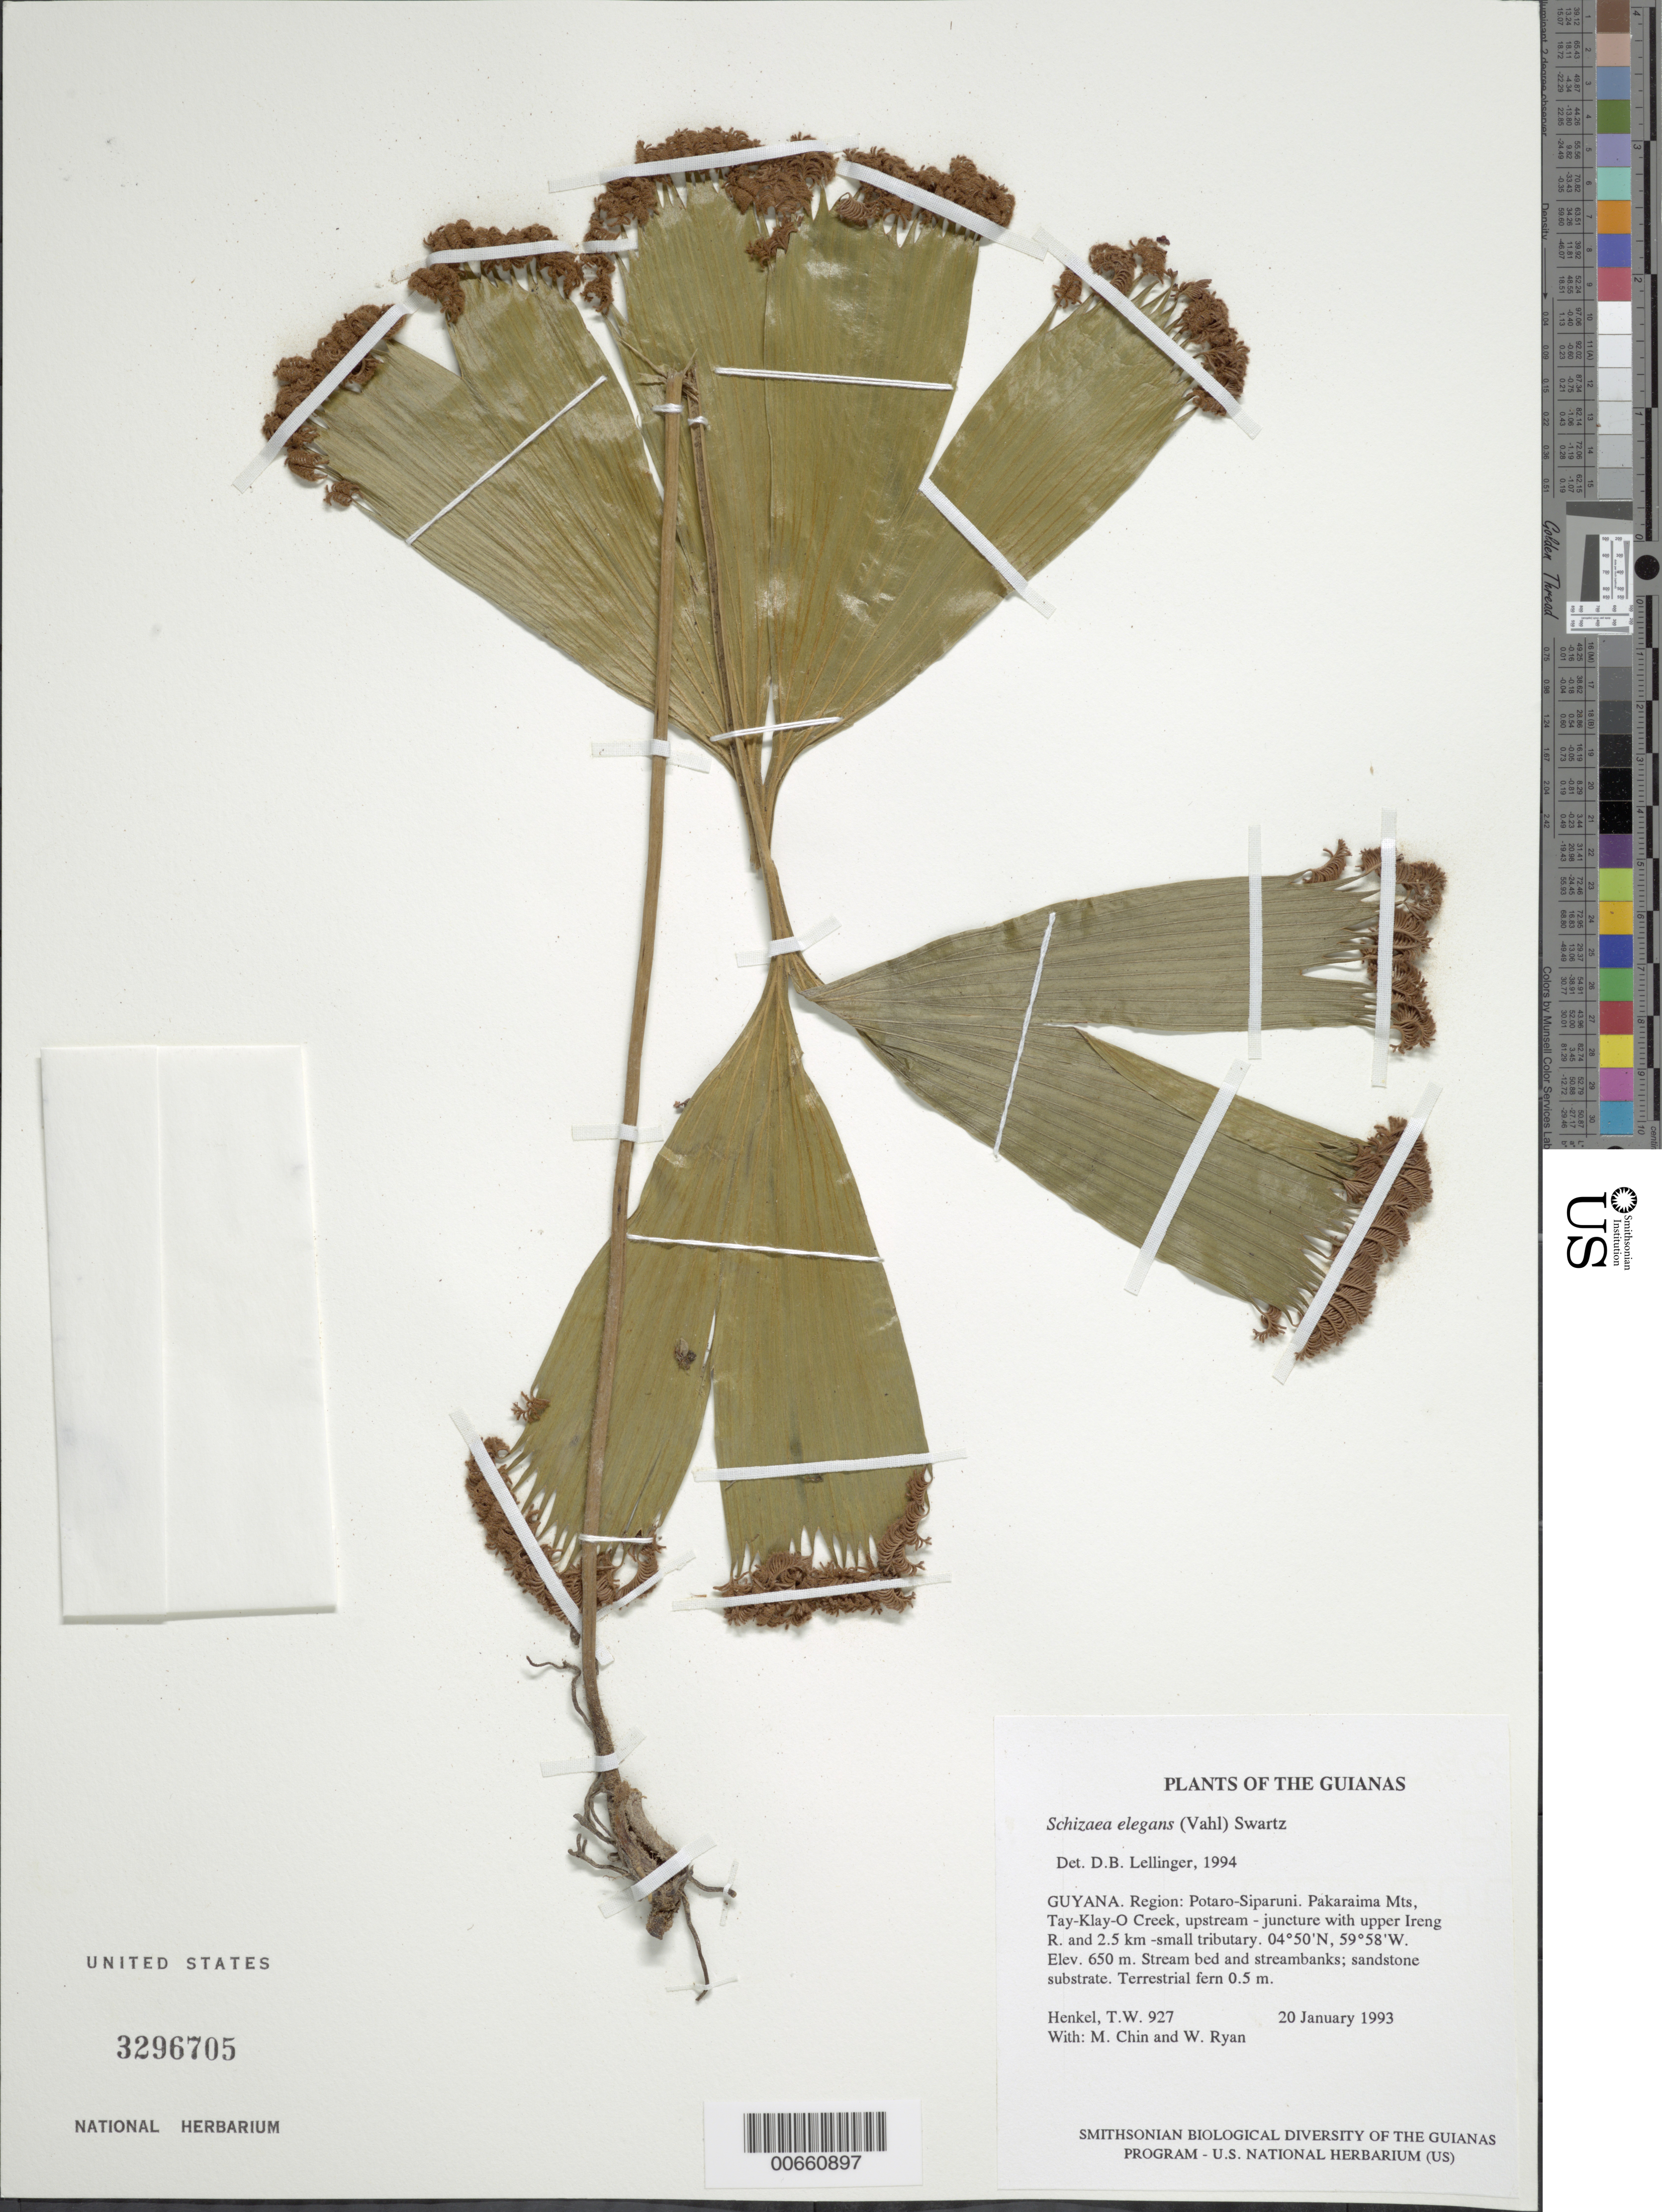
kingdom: Plantae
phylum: Tracheophyta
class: Polypodiopsida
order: Schizaeales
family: Schizaeaceae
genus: Schizaea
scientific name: Schizaea elegans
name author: (Vahl) Sw.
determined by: Lellinger, David B., (BOT), Smithsonian Institution - National Museum of Natural History (UNITED STATES)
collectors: T. Henkel, M. Chin & W. Ryan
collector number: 927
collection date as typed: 20 January 1993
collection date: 1993-01-20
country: Guyana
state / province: Potaro-Siparuni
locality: Pakaraima Mts, Tay-Klay-O Creek, upstream - juncture with upper Ireng R. and 2.5 km -small tributary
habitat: Stream bed and streambanks; sandstone substrate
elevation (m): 650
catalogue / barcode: US 3296705